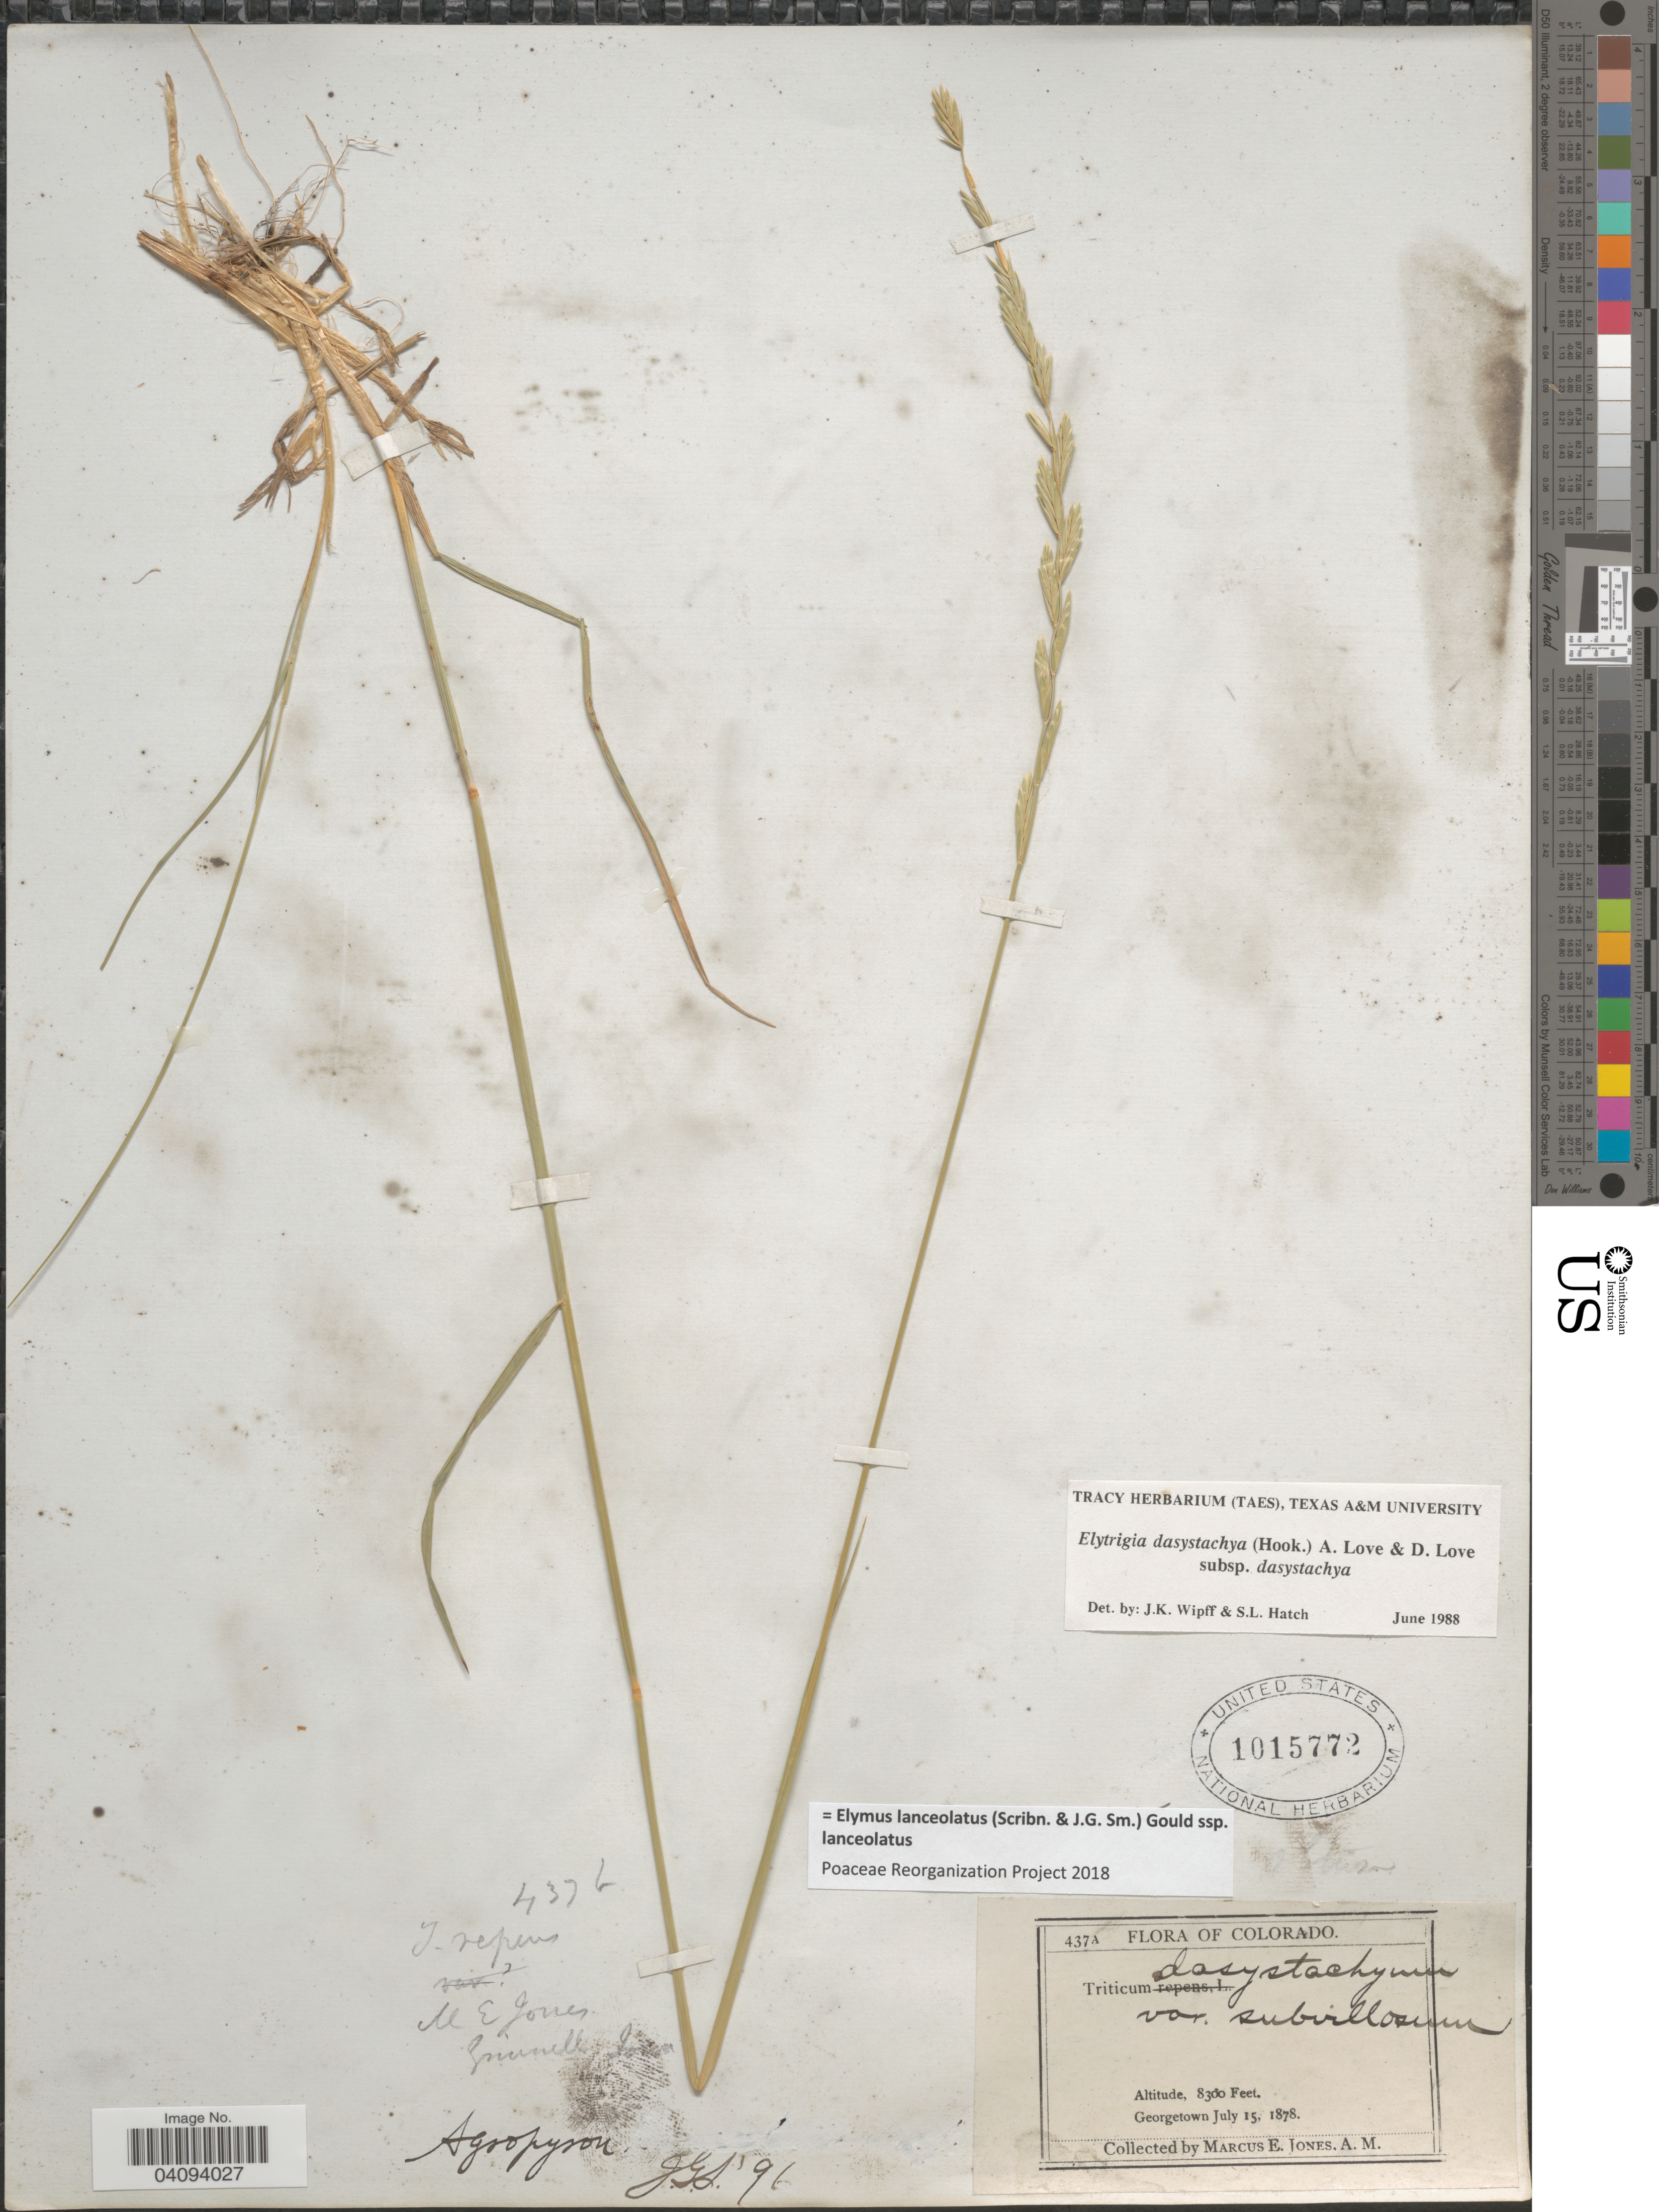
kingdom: Plantae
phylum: Tracheophyta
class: Liliopsida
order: Poales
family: Poaceae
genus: Elymus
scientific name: Elymus lanceolatus subsp. lanceolatus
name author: (Scribn. & J.G. Sm.) Gould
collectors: M. E. Jones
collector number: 437A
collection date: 1878-07-15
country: United States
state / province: Colorado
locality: Georgetown.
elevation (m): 2530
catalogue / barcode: US 1015772